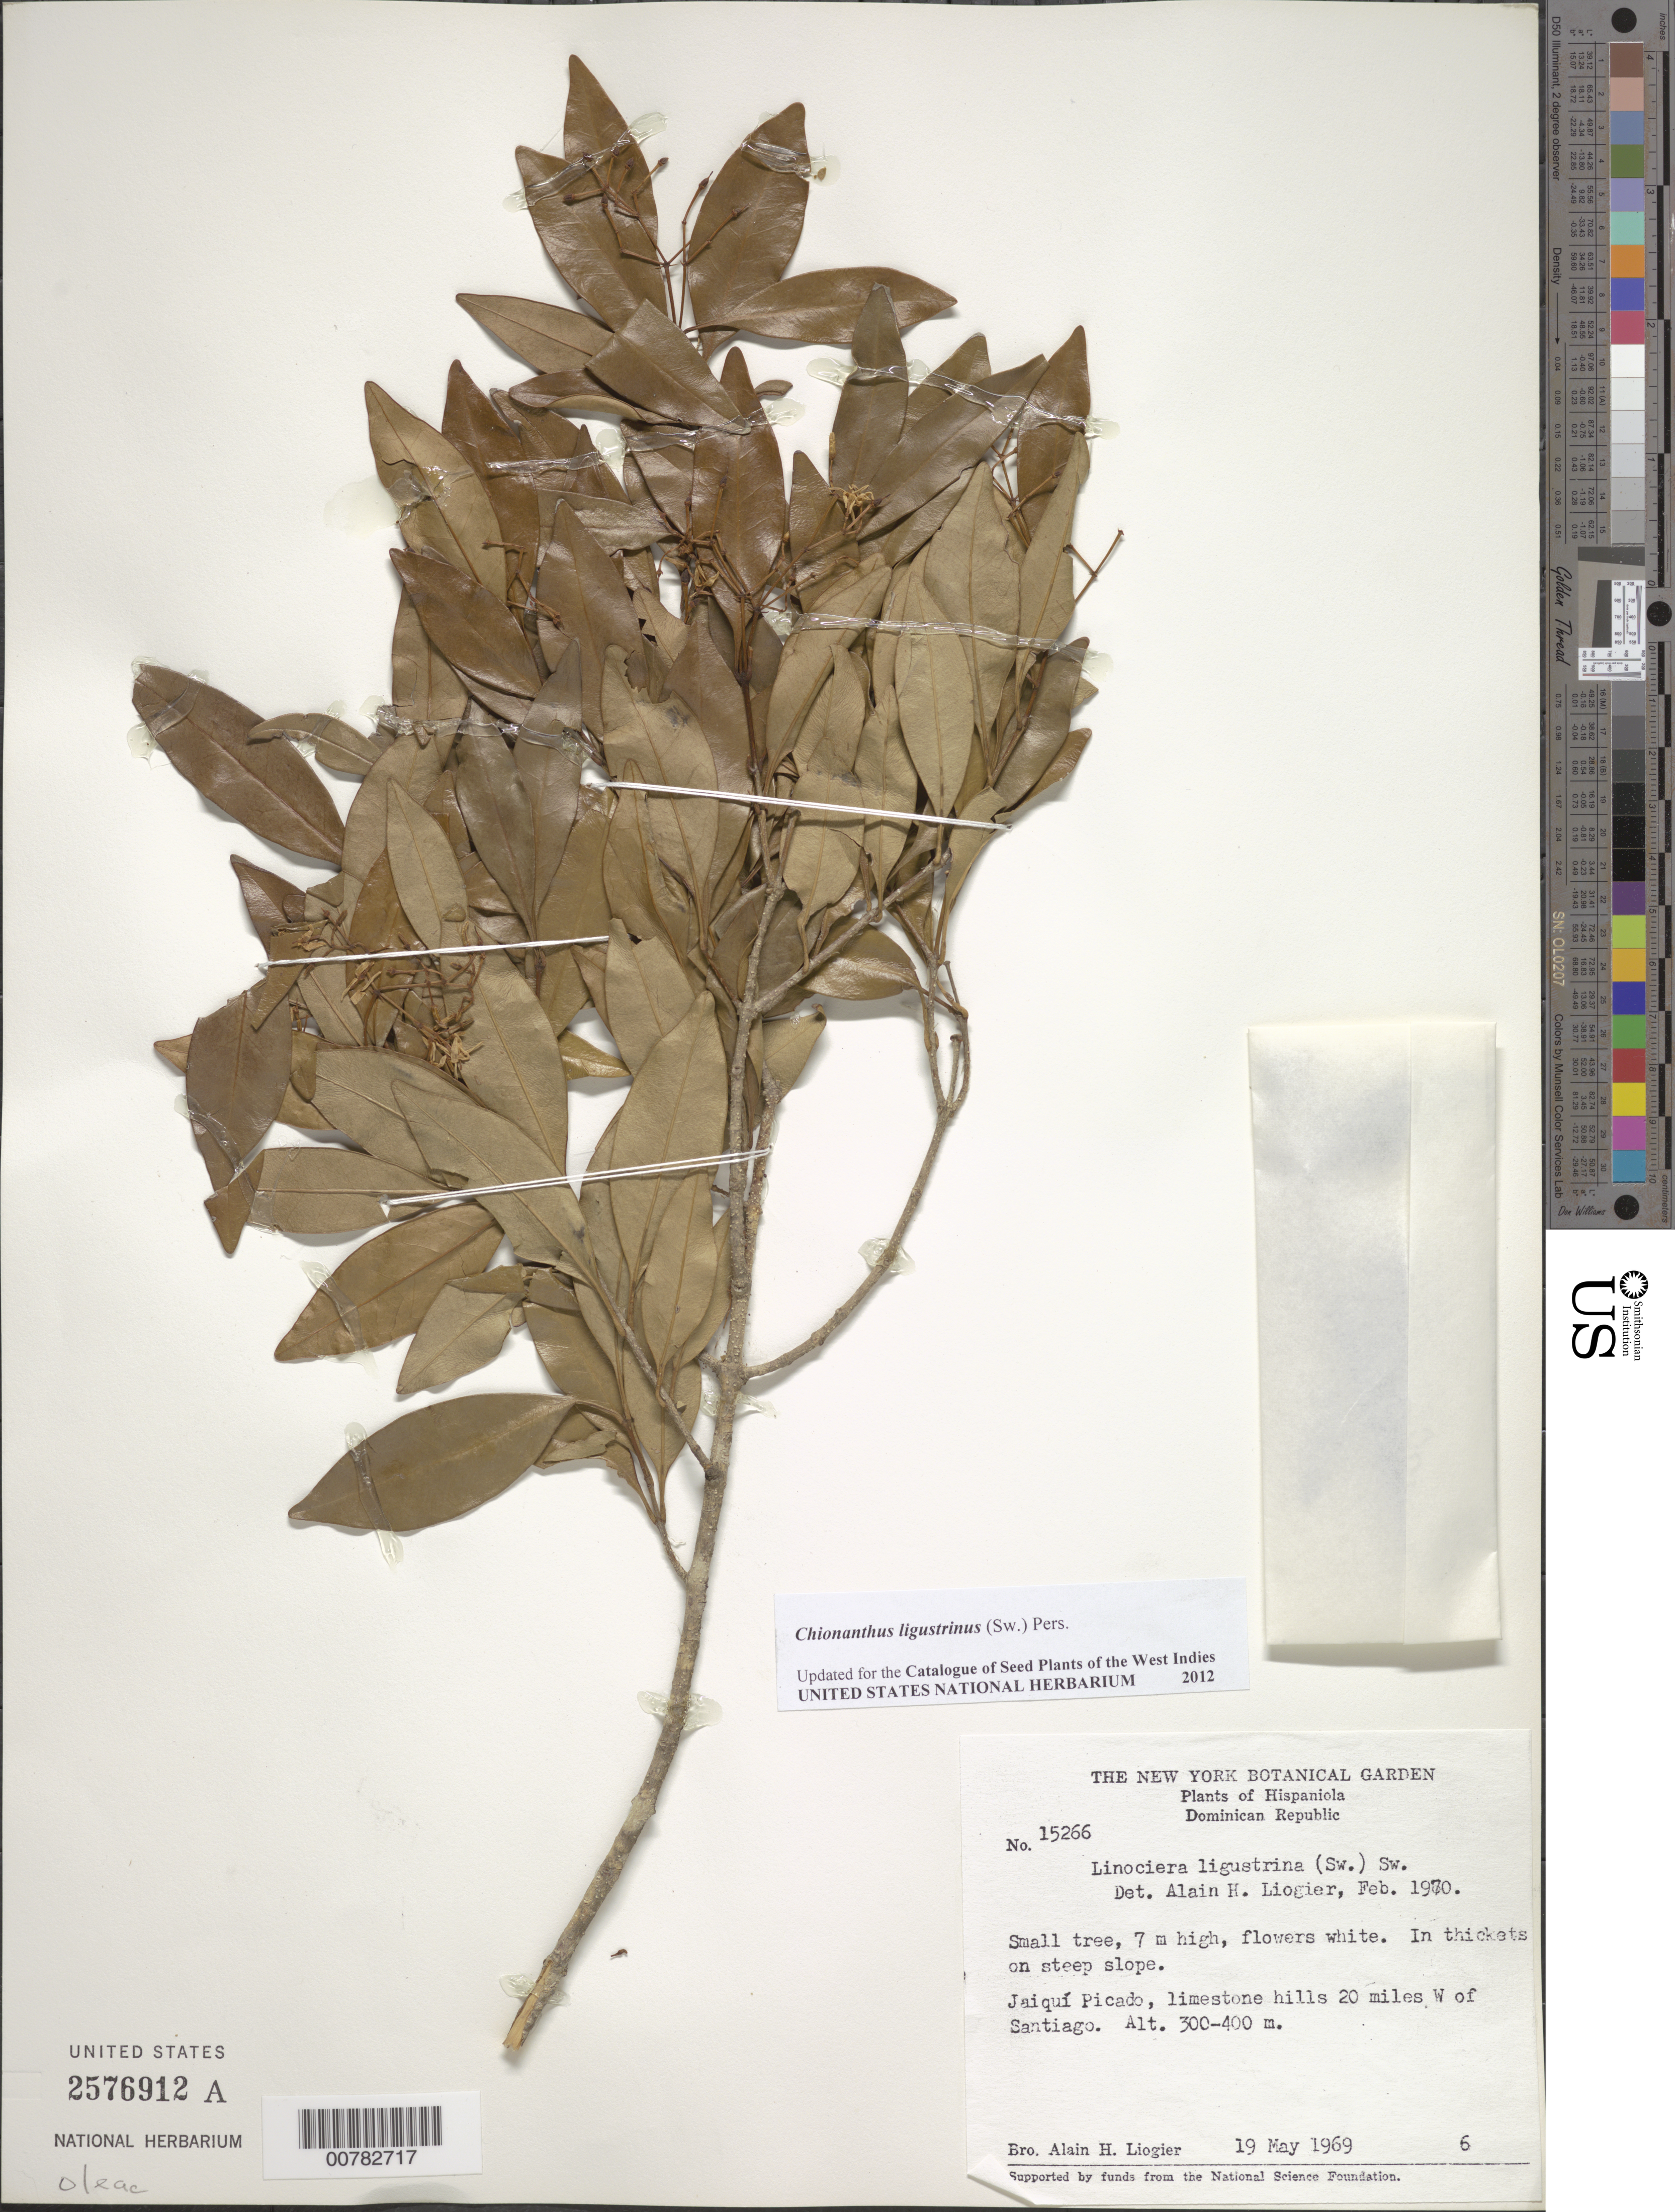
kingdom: Plantae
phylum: Tracheophyta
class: Magnoliopsida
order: Lamiales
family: Oleaceae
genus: Chionanthus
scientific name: Chionanthus ligustrinus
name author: (Sw.) Pers.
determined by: Liogier, Alain H.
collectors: A. H. Liogier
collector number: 15266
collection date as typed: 19 May 1969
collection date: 1969-05-19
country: Dominican Republic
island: Hispaniola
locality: Limestone hills 20 miles W of Santiago, Jaiquí Picado.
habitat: In thickets on steep slope.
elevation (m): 300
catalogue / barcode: US 2576912A